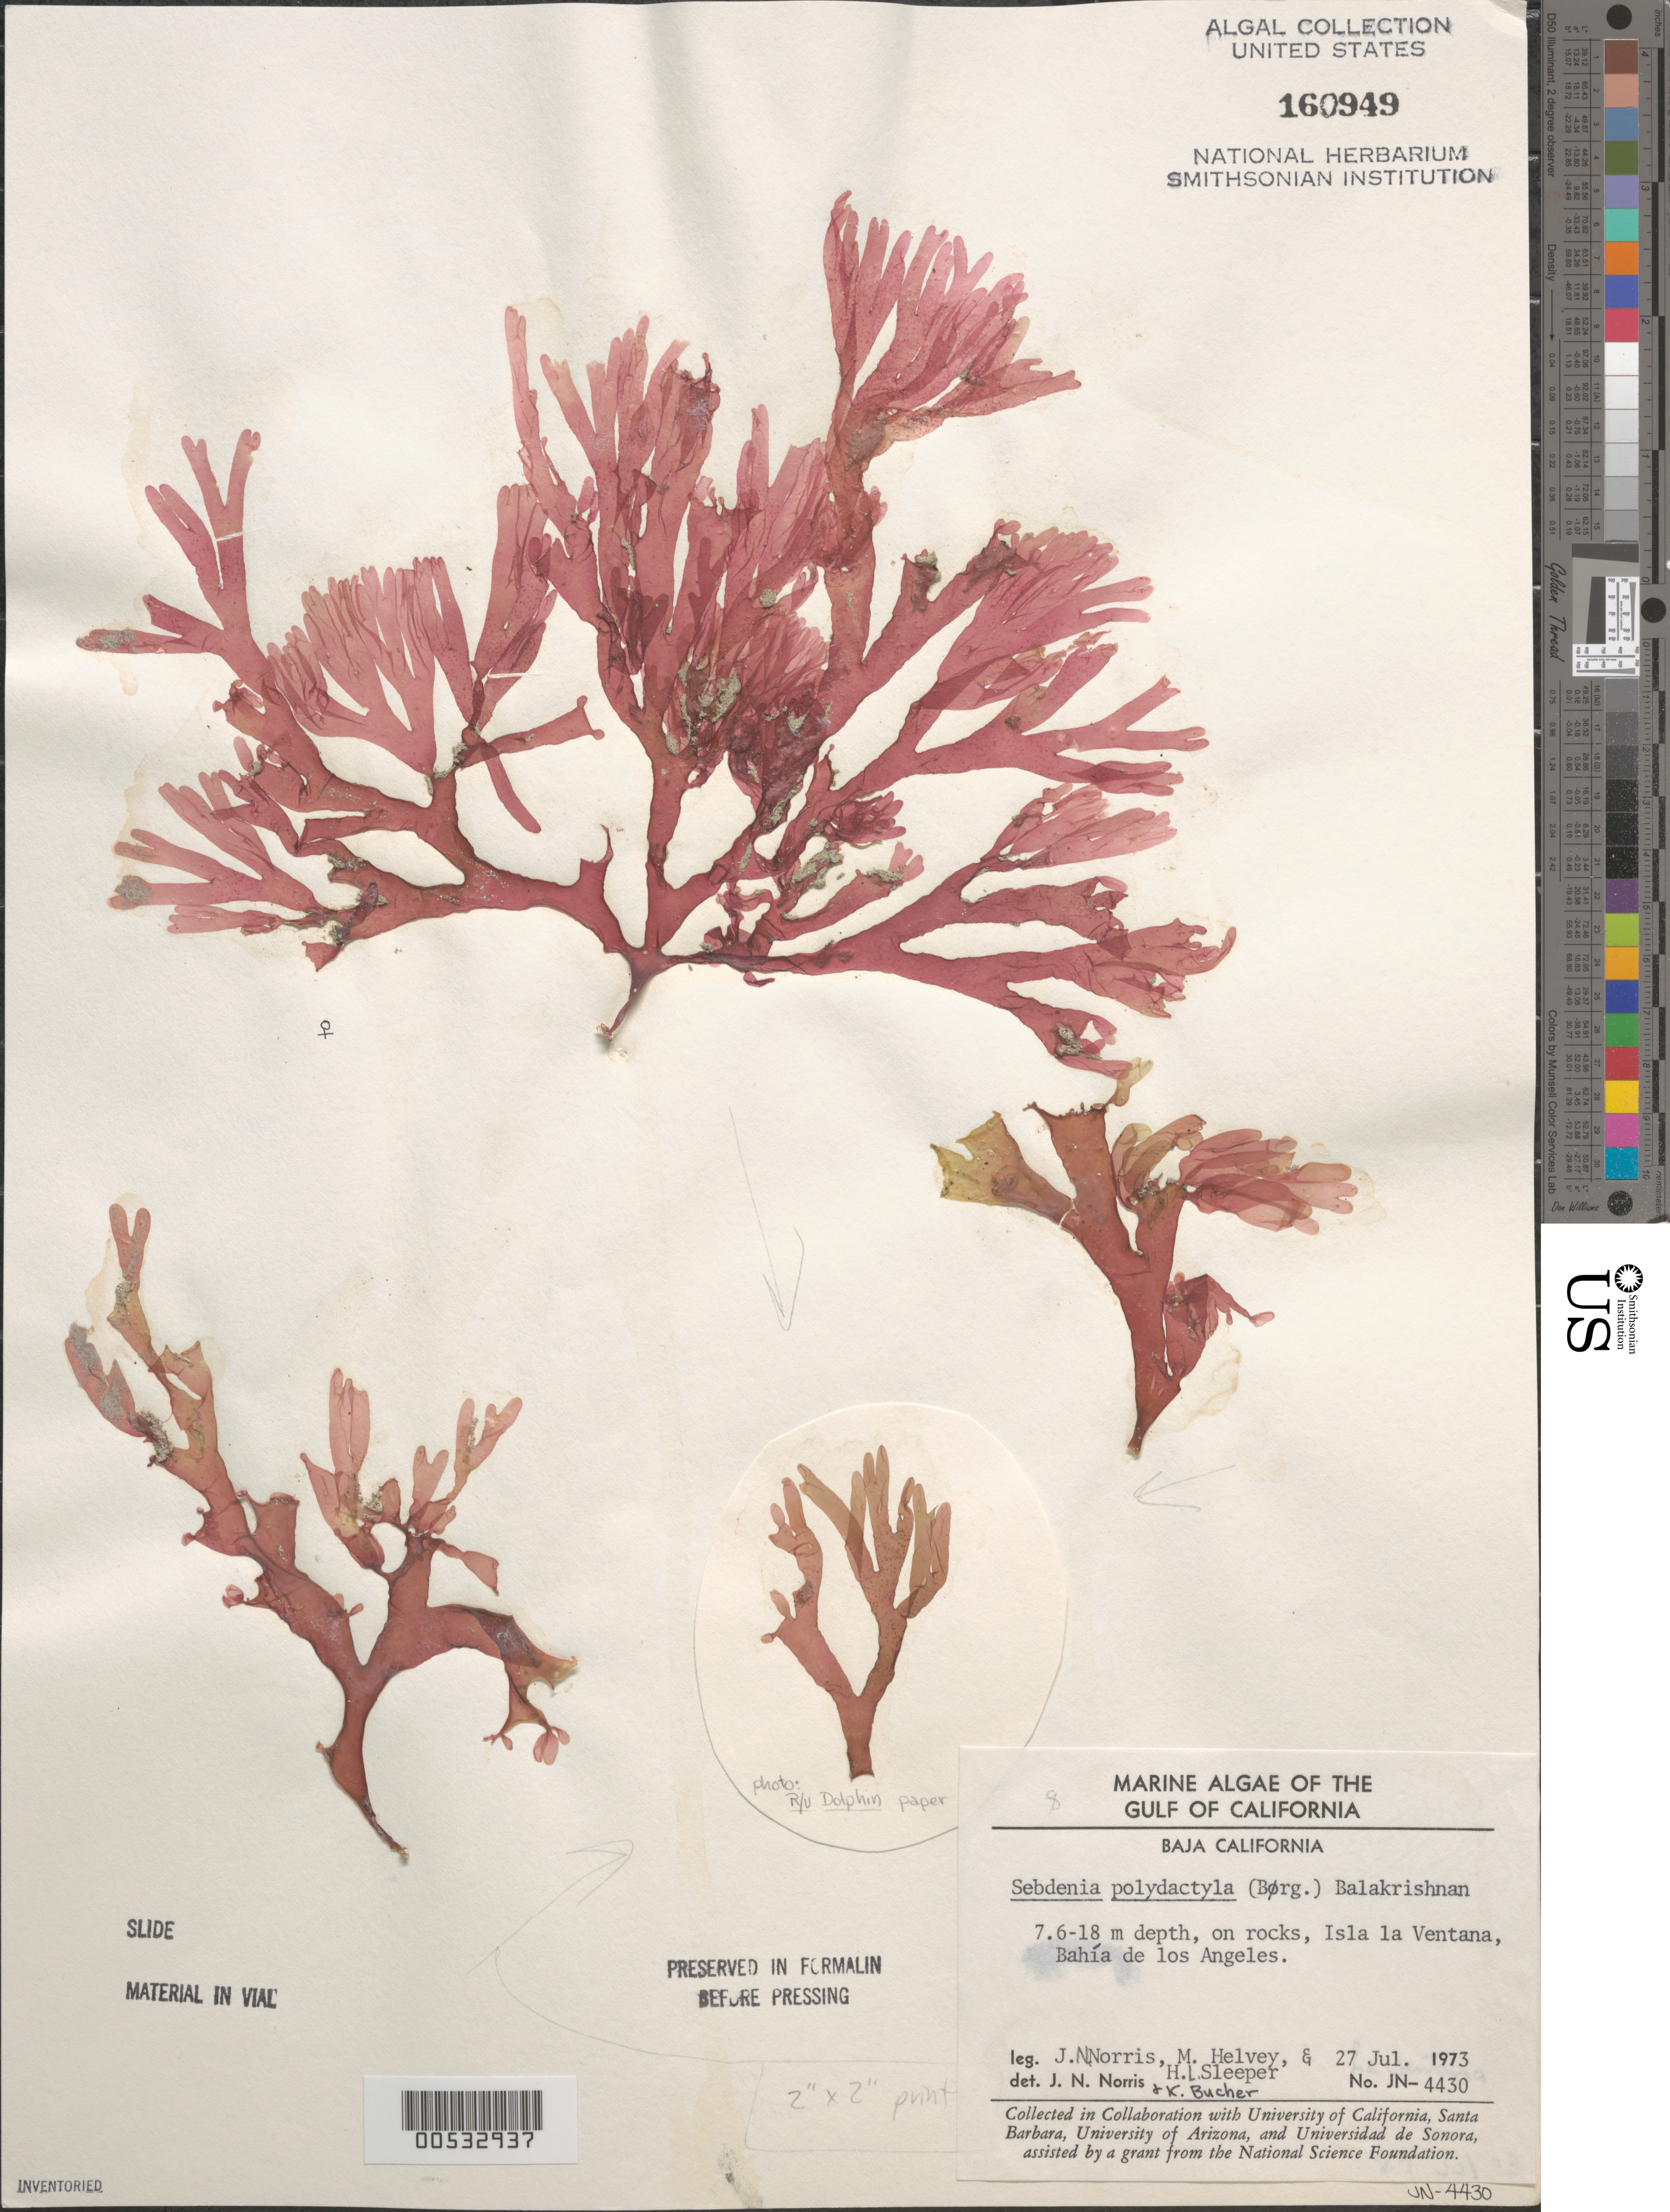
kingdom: Plantae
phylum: Rhodophyta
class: Florideophyceae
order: Sebdeniales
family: Sebdeniaceae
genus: Sebdenia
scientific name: Sebdenia polydactyla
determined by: Norris, J. N.; Bucher, K. E.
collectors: J. N. Norris, M. Helvey & H. Sleeper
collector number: JN-4430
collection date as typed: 27 Jul 1973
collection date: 1973-07-27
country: Mexico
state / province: Baja California Norte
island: Isla la Ventana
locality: Bahia de Los Angeles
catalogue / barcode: US 160949